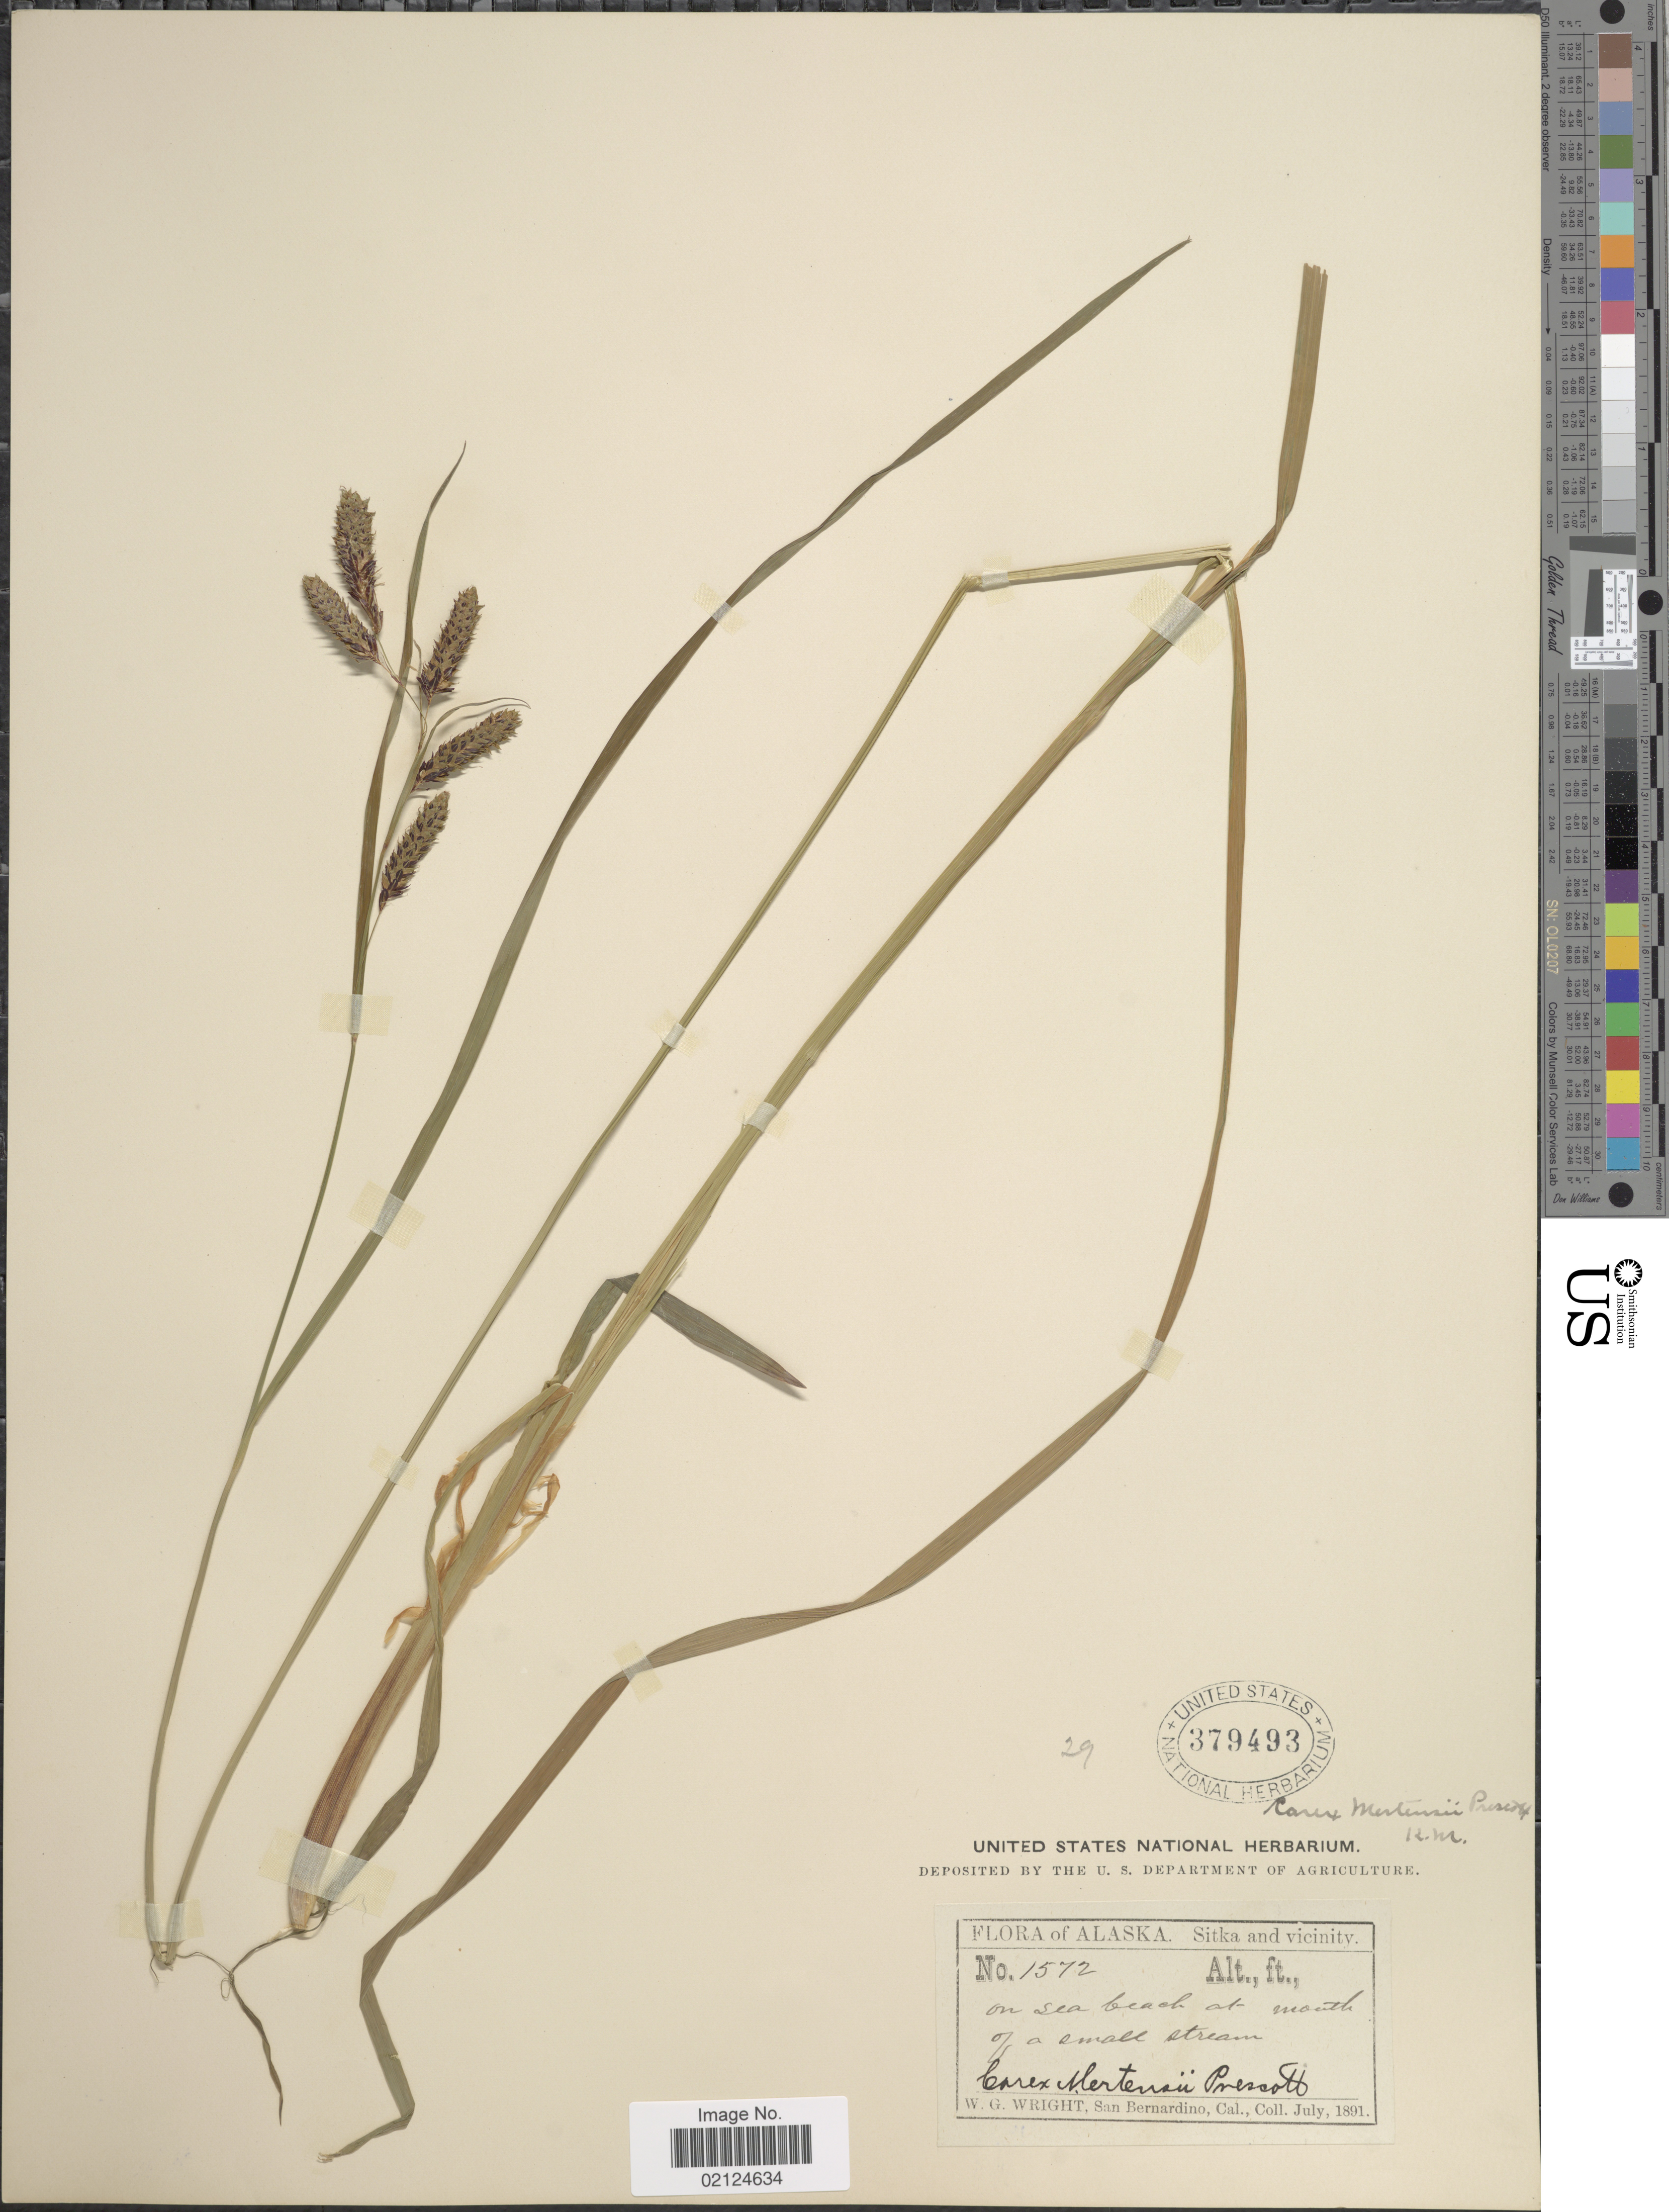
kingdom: Plantae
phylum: Tracheophyta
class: Liliopsida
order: Poales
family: Cyperaceae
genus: Carex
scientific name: Carex mertensii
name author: J.D. Prescott ex Bong.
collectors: W. G. Wright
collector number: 1572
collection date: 1891-07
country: United States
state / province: Alaska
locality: Sitka and vicinity, on sea beach at mouth of a small stream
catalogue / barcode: US 379493